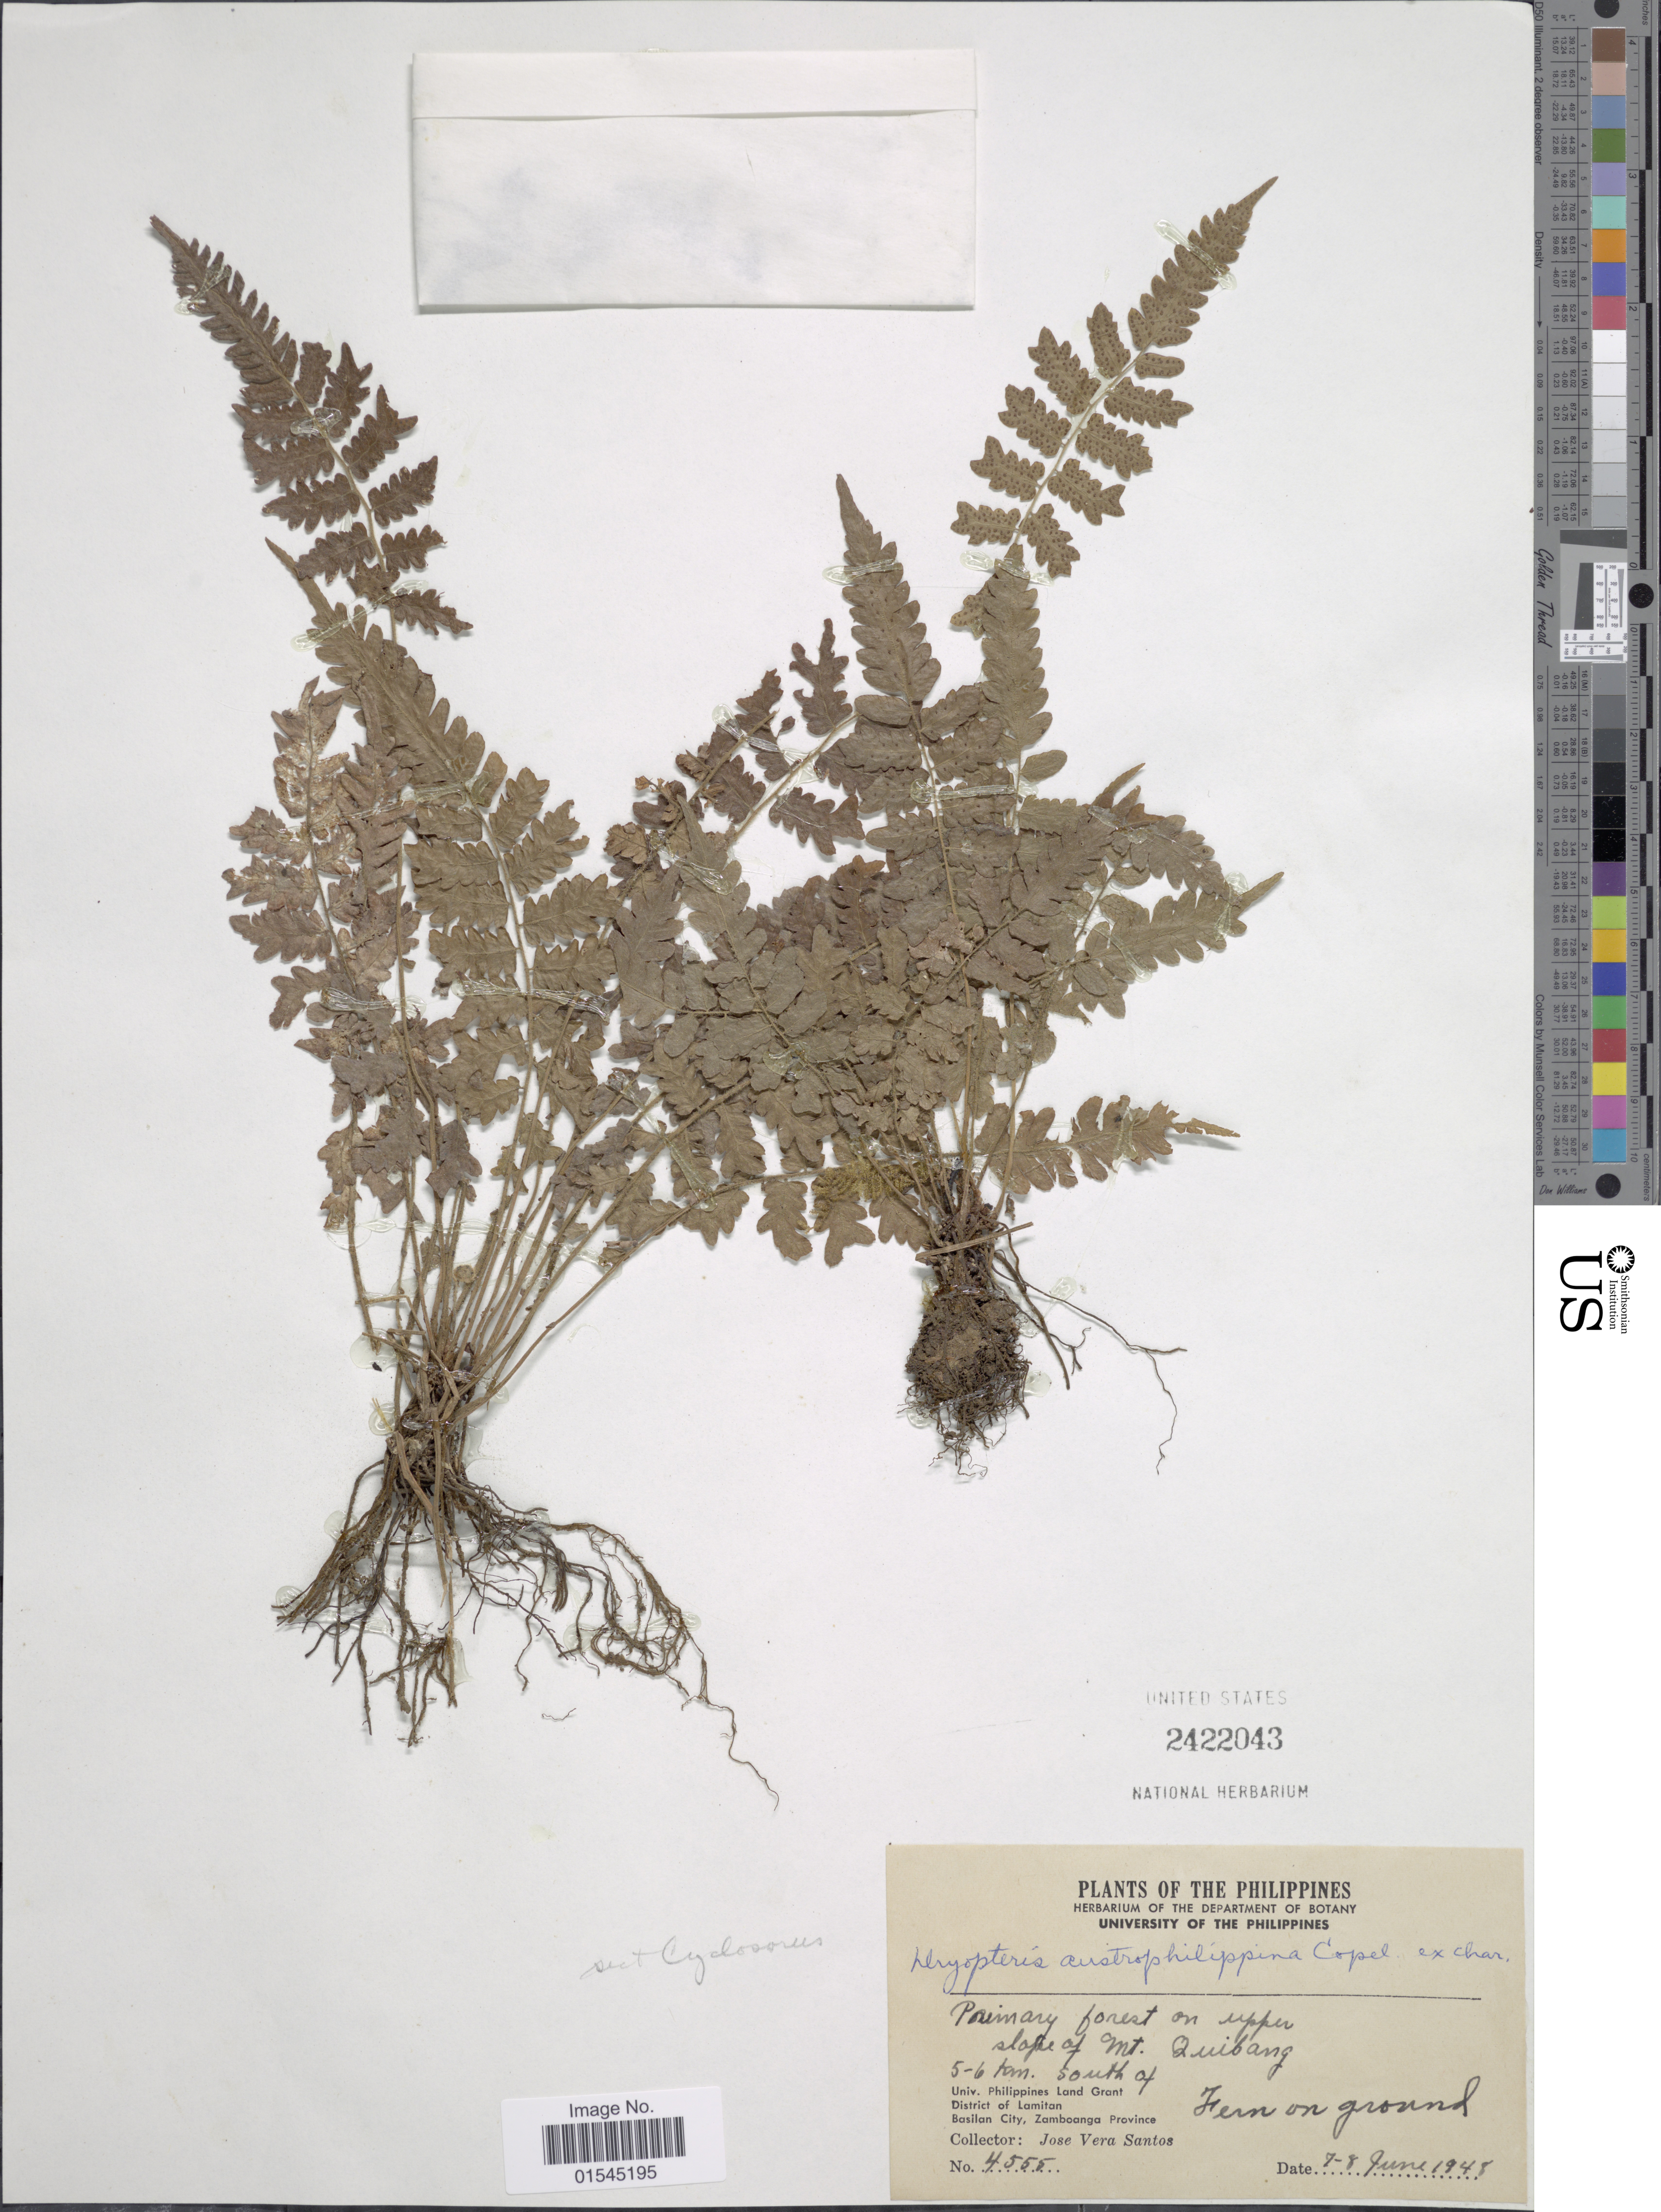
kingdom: Plantae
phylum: Tracheophyta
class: Polypodiopsida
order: Polypodiales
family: Thelypteridaceae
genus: Sphaerostephanos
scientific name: Sphaerostephanos sessilipinna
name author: (Copel.) Holttum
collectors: J. V. Santos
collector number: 4555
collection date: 1948-06-07/1948-06-08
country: Philippines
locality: Primary forest on upper slope of Mt. Zuibang, 5-6 km south of District of Lamitan. Basilan City, Zamboanga Province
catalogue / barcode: US 2422043